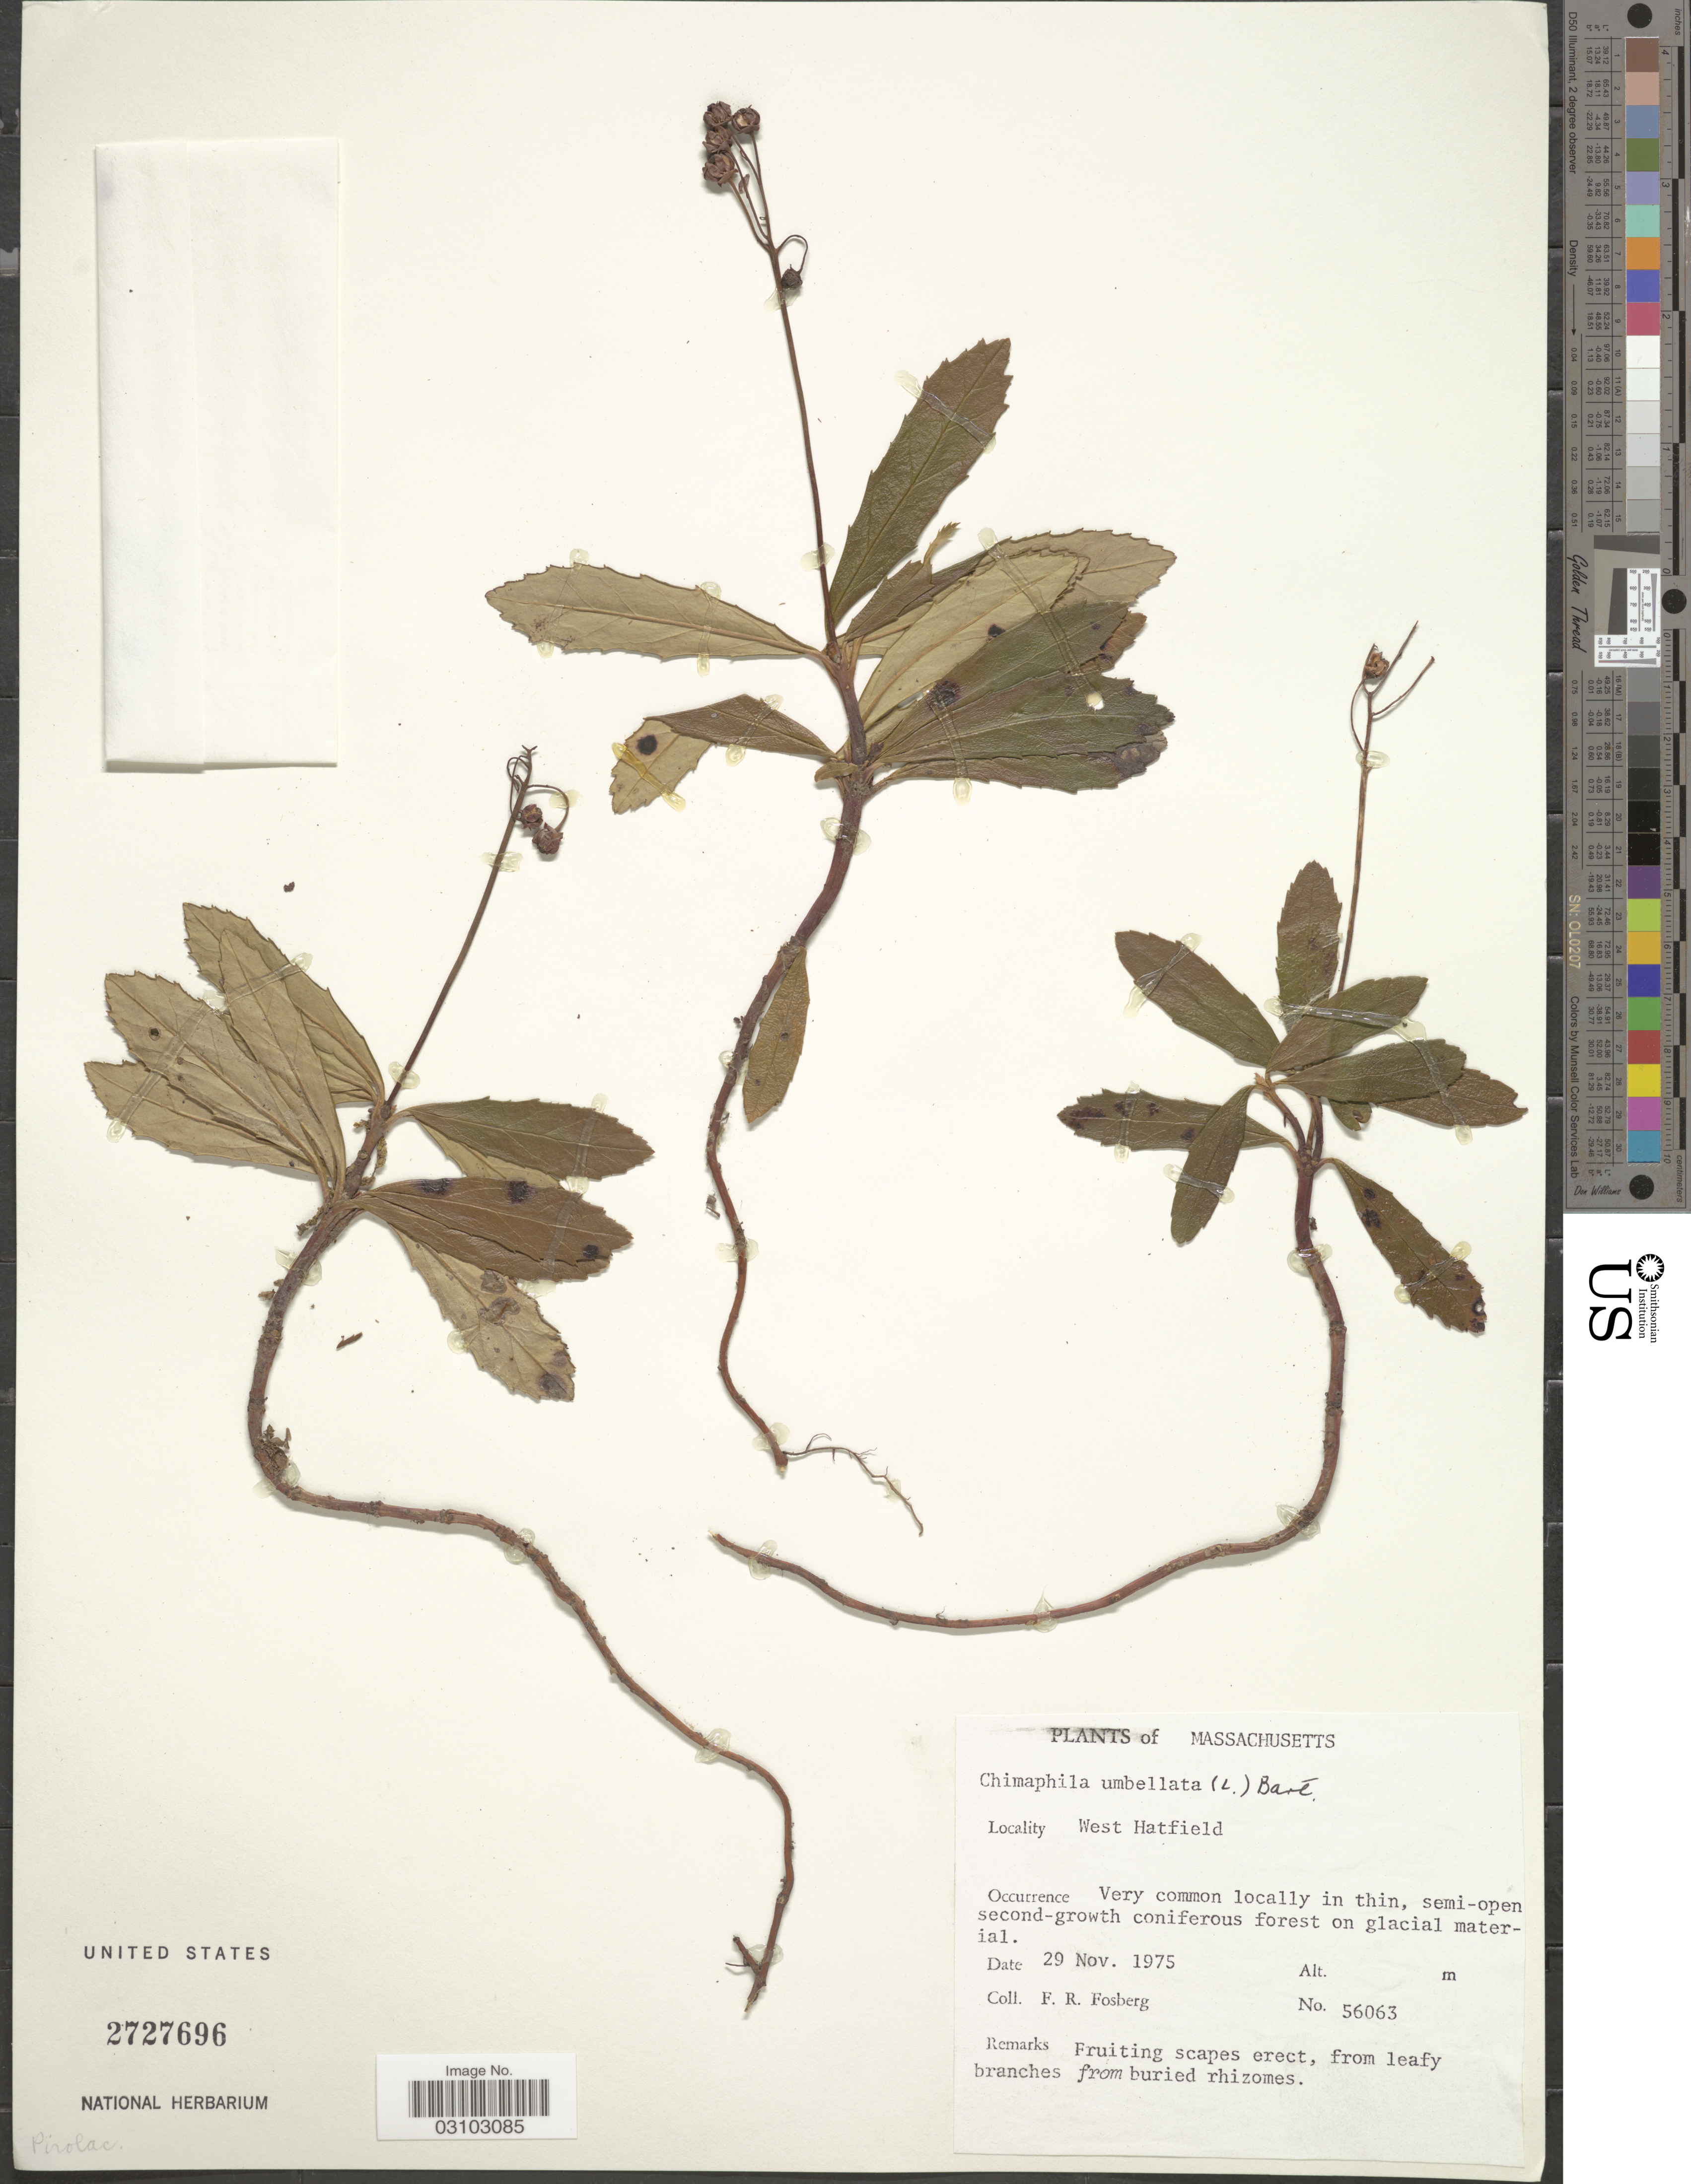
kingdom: Plantae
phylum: Tracheophyta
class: Magnoliopsida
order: Ericales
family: Ericaceae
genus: Chimaphila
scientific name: Chimaphila umbellata var. occidentalis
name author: (Rydb.) S.F. Blake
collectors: F. R. Fosberg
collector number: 56063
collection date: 1975-11-29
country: United States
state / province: Massachusetts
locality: West Hatfield.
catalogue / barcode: US 2727696